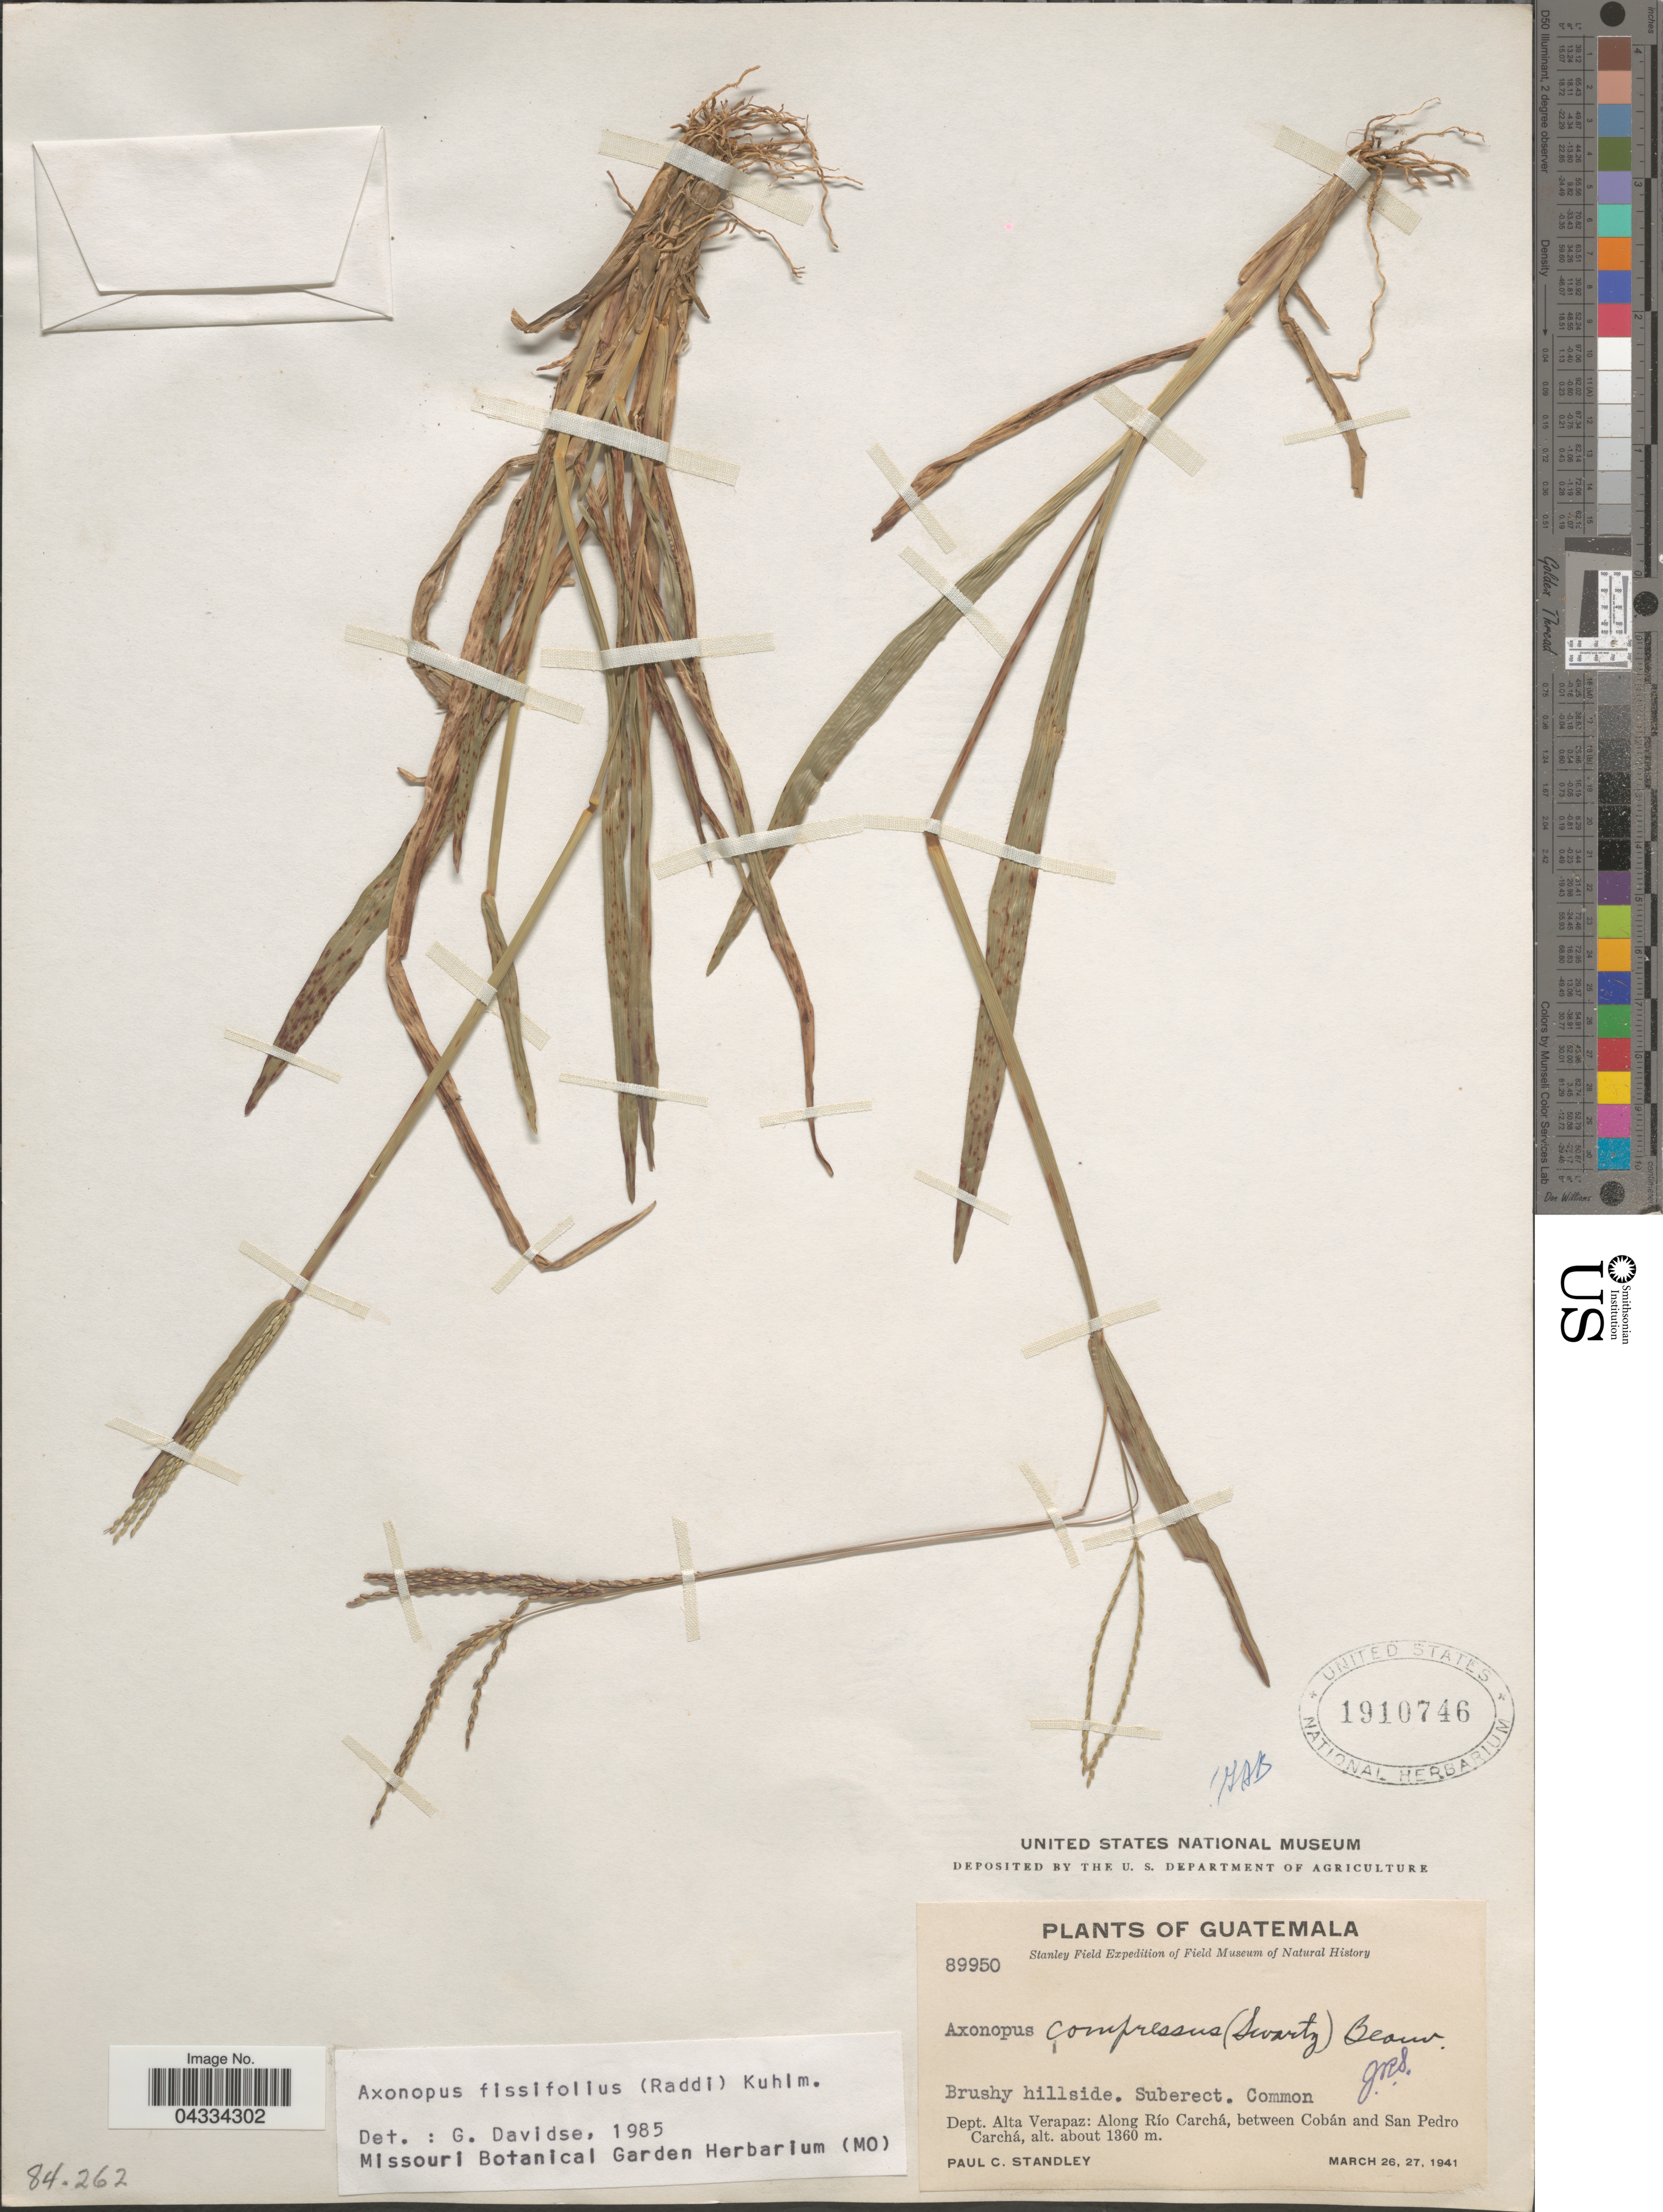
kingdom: Plantae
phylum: Tracheophyta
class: Liliopsida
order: Poales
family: Poaceae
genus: Axonopus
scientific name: Axonopus compressus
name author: (Sw.) P. Beauv.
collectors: P. C. Standley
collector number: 89950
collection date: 1941-03-26/1941-03-27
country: Guatemala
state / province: Alta Verapaz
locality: Stanley Field Expedition. Dept. Alta Verapaz Along Río Carchá, between Cobán and San Pedro Carchá.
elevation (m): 1360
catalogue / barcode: US 1910746